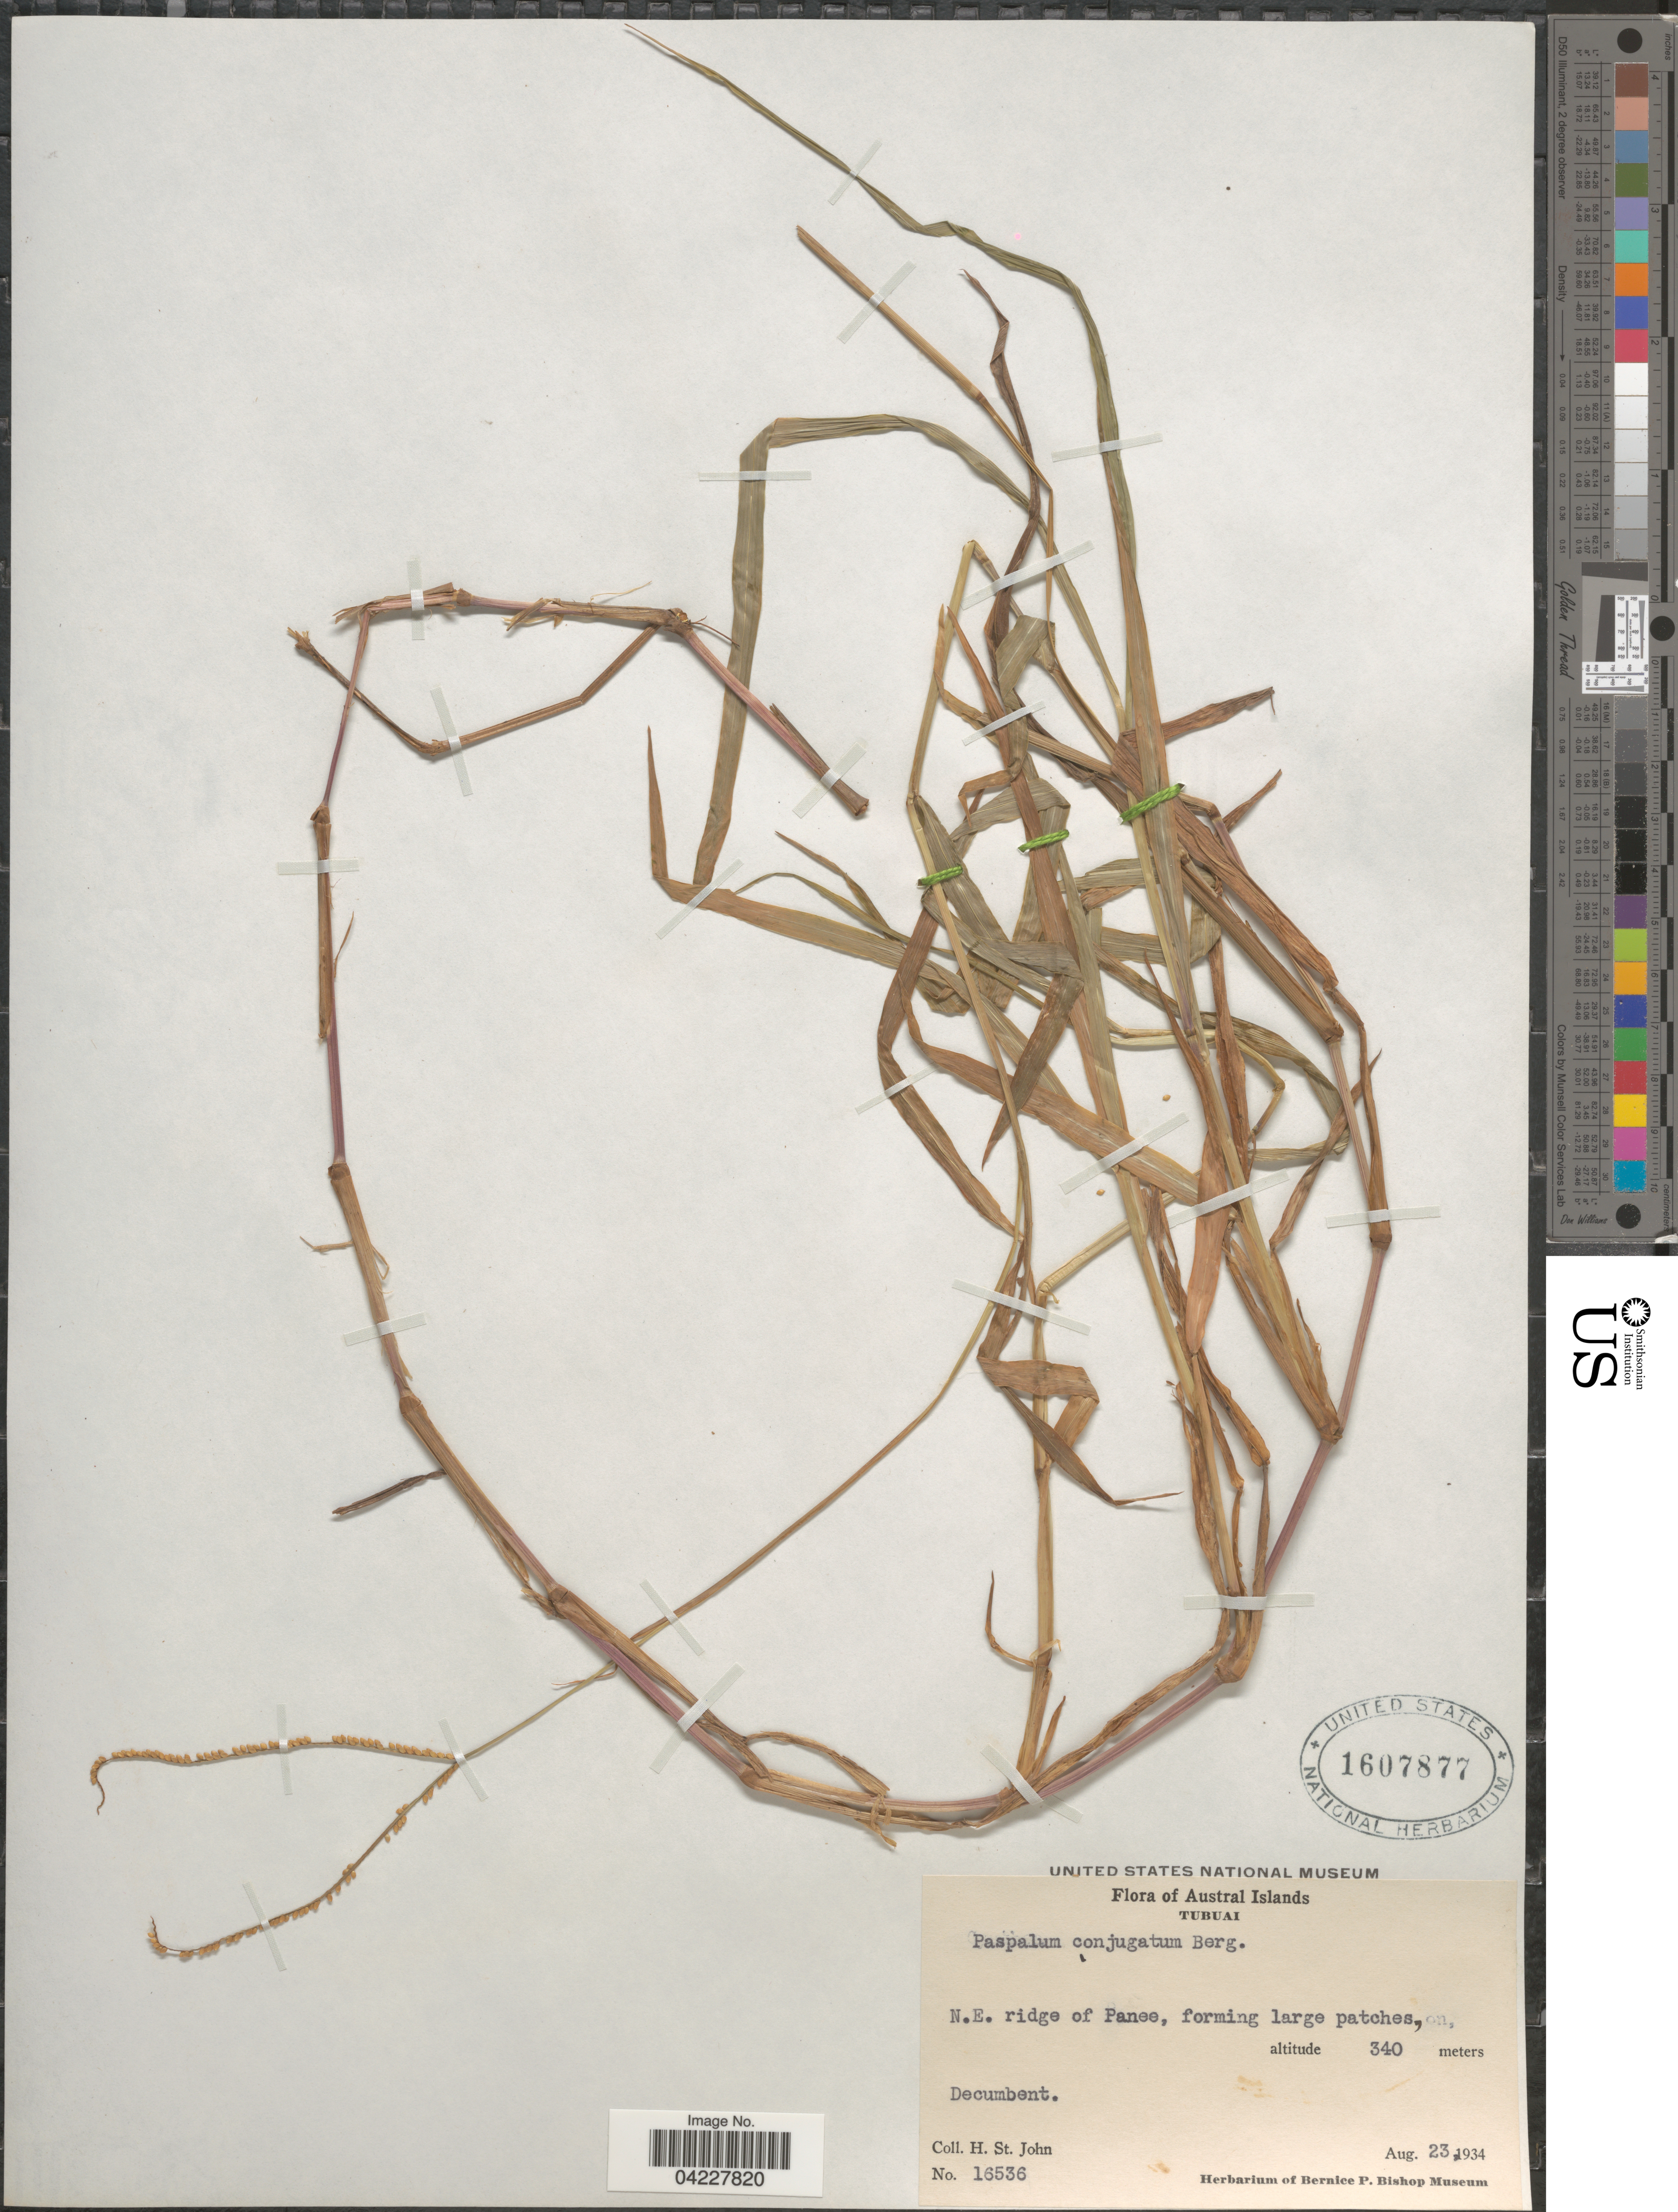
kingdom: Plantae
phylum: Tracheophyta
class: Liliopsida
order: Poales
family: Poaceae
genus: Paspalum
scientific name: Paspalum conjugatum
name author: P.J. Bergius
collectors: H. St. John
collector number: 16536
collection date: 1934-08-23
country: French Polynesia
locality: The Austral Islands. Tubuai. N.E. ridge of Panee, forming large patches.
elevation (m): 340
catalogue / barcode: US 1607877